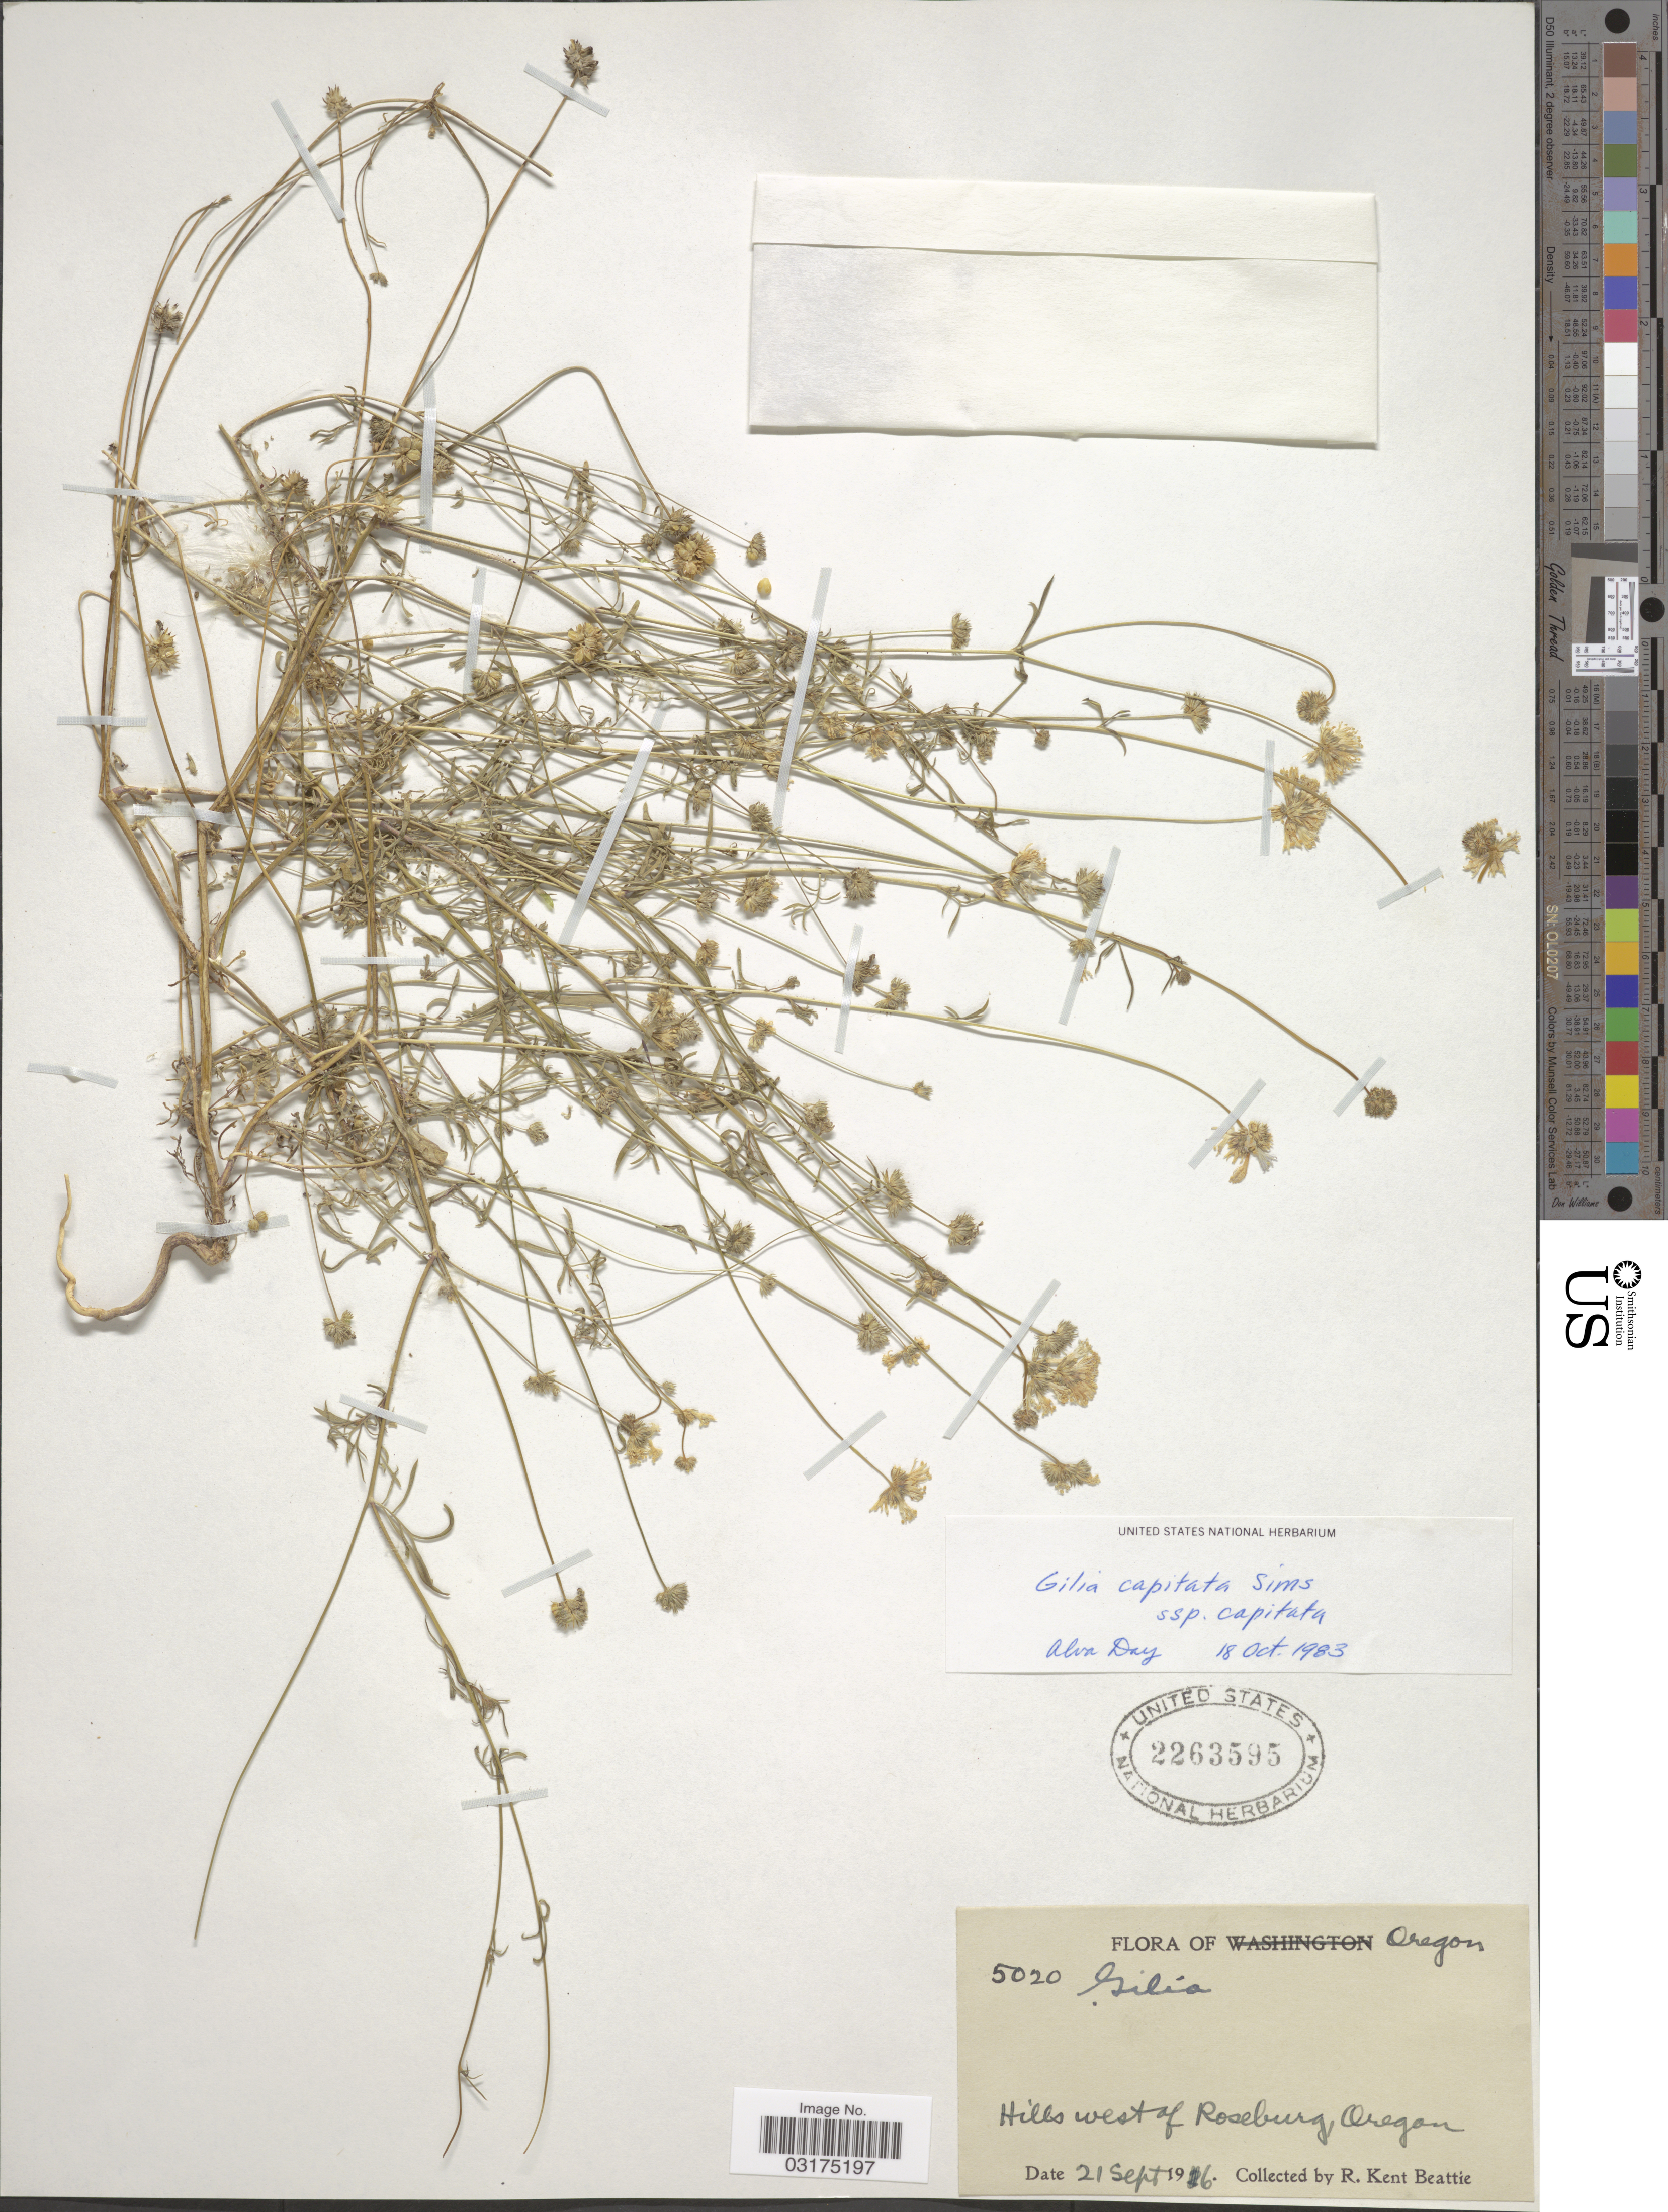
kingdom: Plantae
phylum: Tracheophyta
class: Magnoliopsida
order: Ericales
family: Polemoniaceae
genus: Gilia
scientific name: Gilia capitata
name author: Sims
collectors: R. K. Beattie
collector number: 5020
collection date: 1916-09-21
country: United States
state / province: Oregon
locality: Hills west of Roseburg.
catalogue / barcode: US 2263595